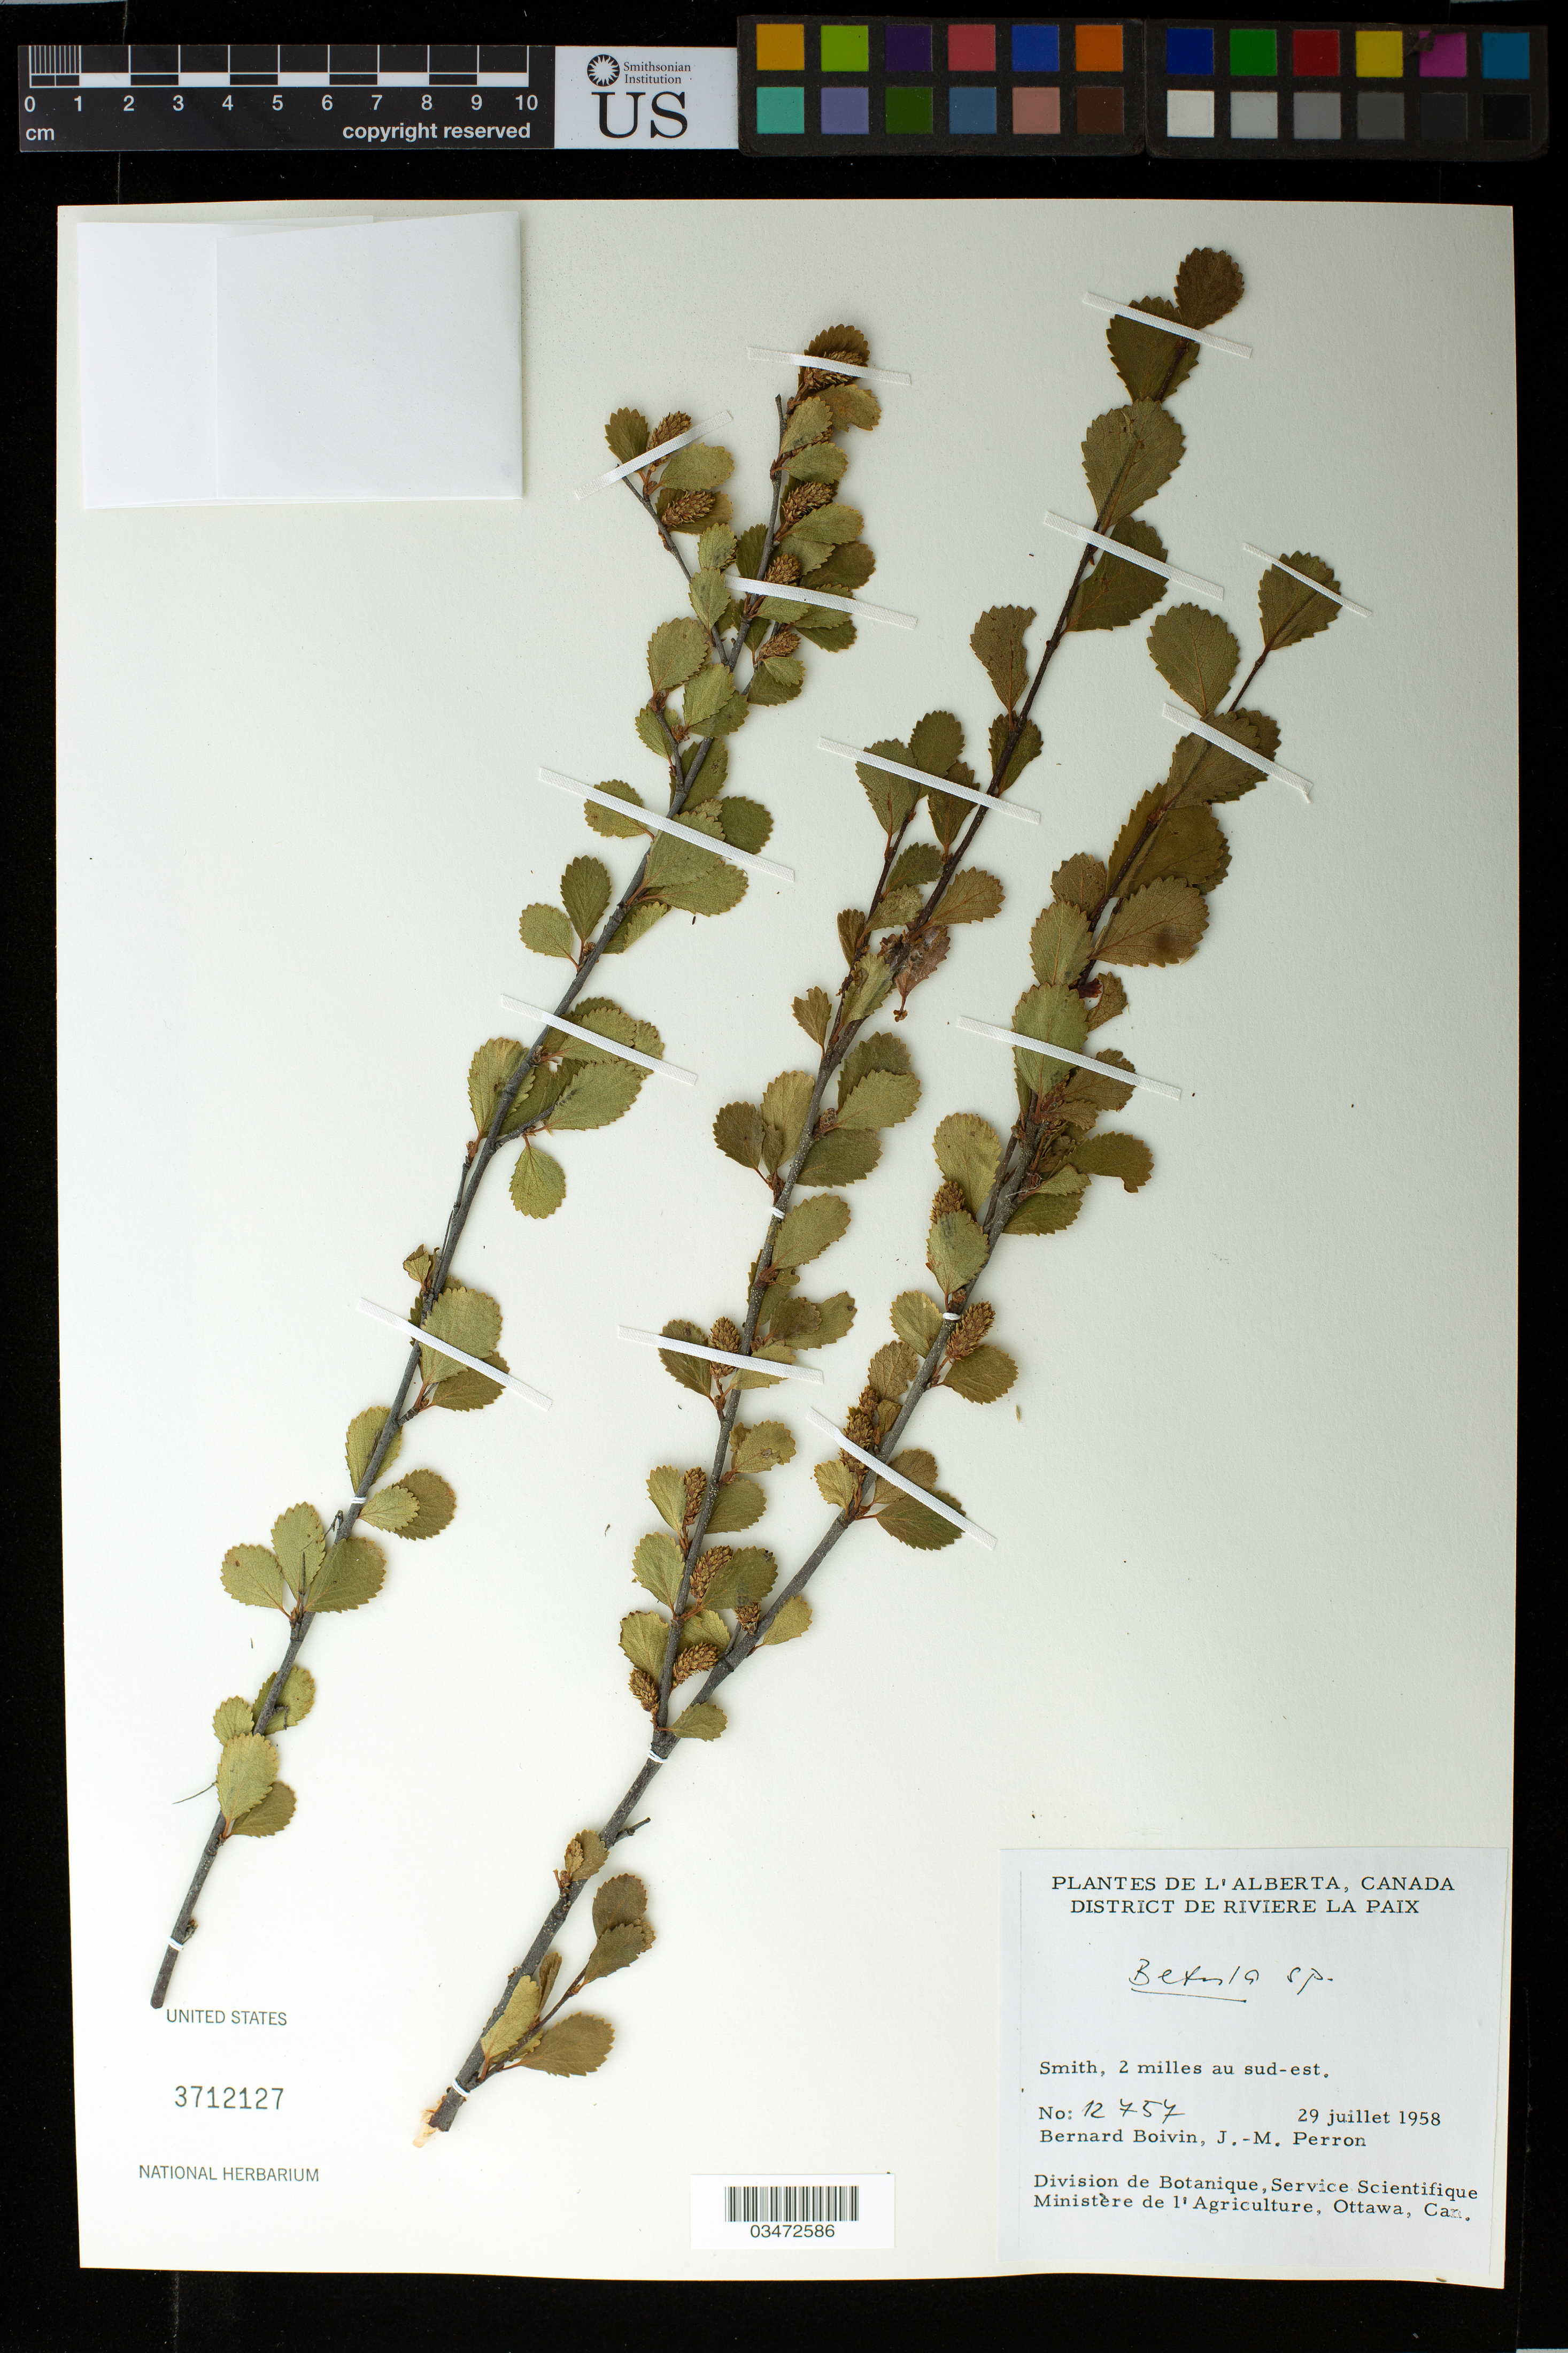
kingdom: Plantae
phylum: Tracheophyta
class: Magnoliopsida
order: Fagales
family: Betulaceae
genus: Betula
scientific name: Betula sp.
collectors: B. Boivin & J. Perron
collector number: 12454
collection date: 1958-07-29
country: Canada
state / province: Alberta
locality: Smith, 2 miles au sud-est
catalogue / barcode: US 3712127